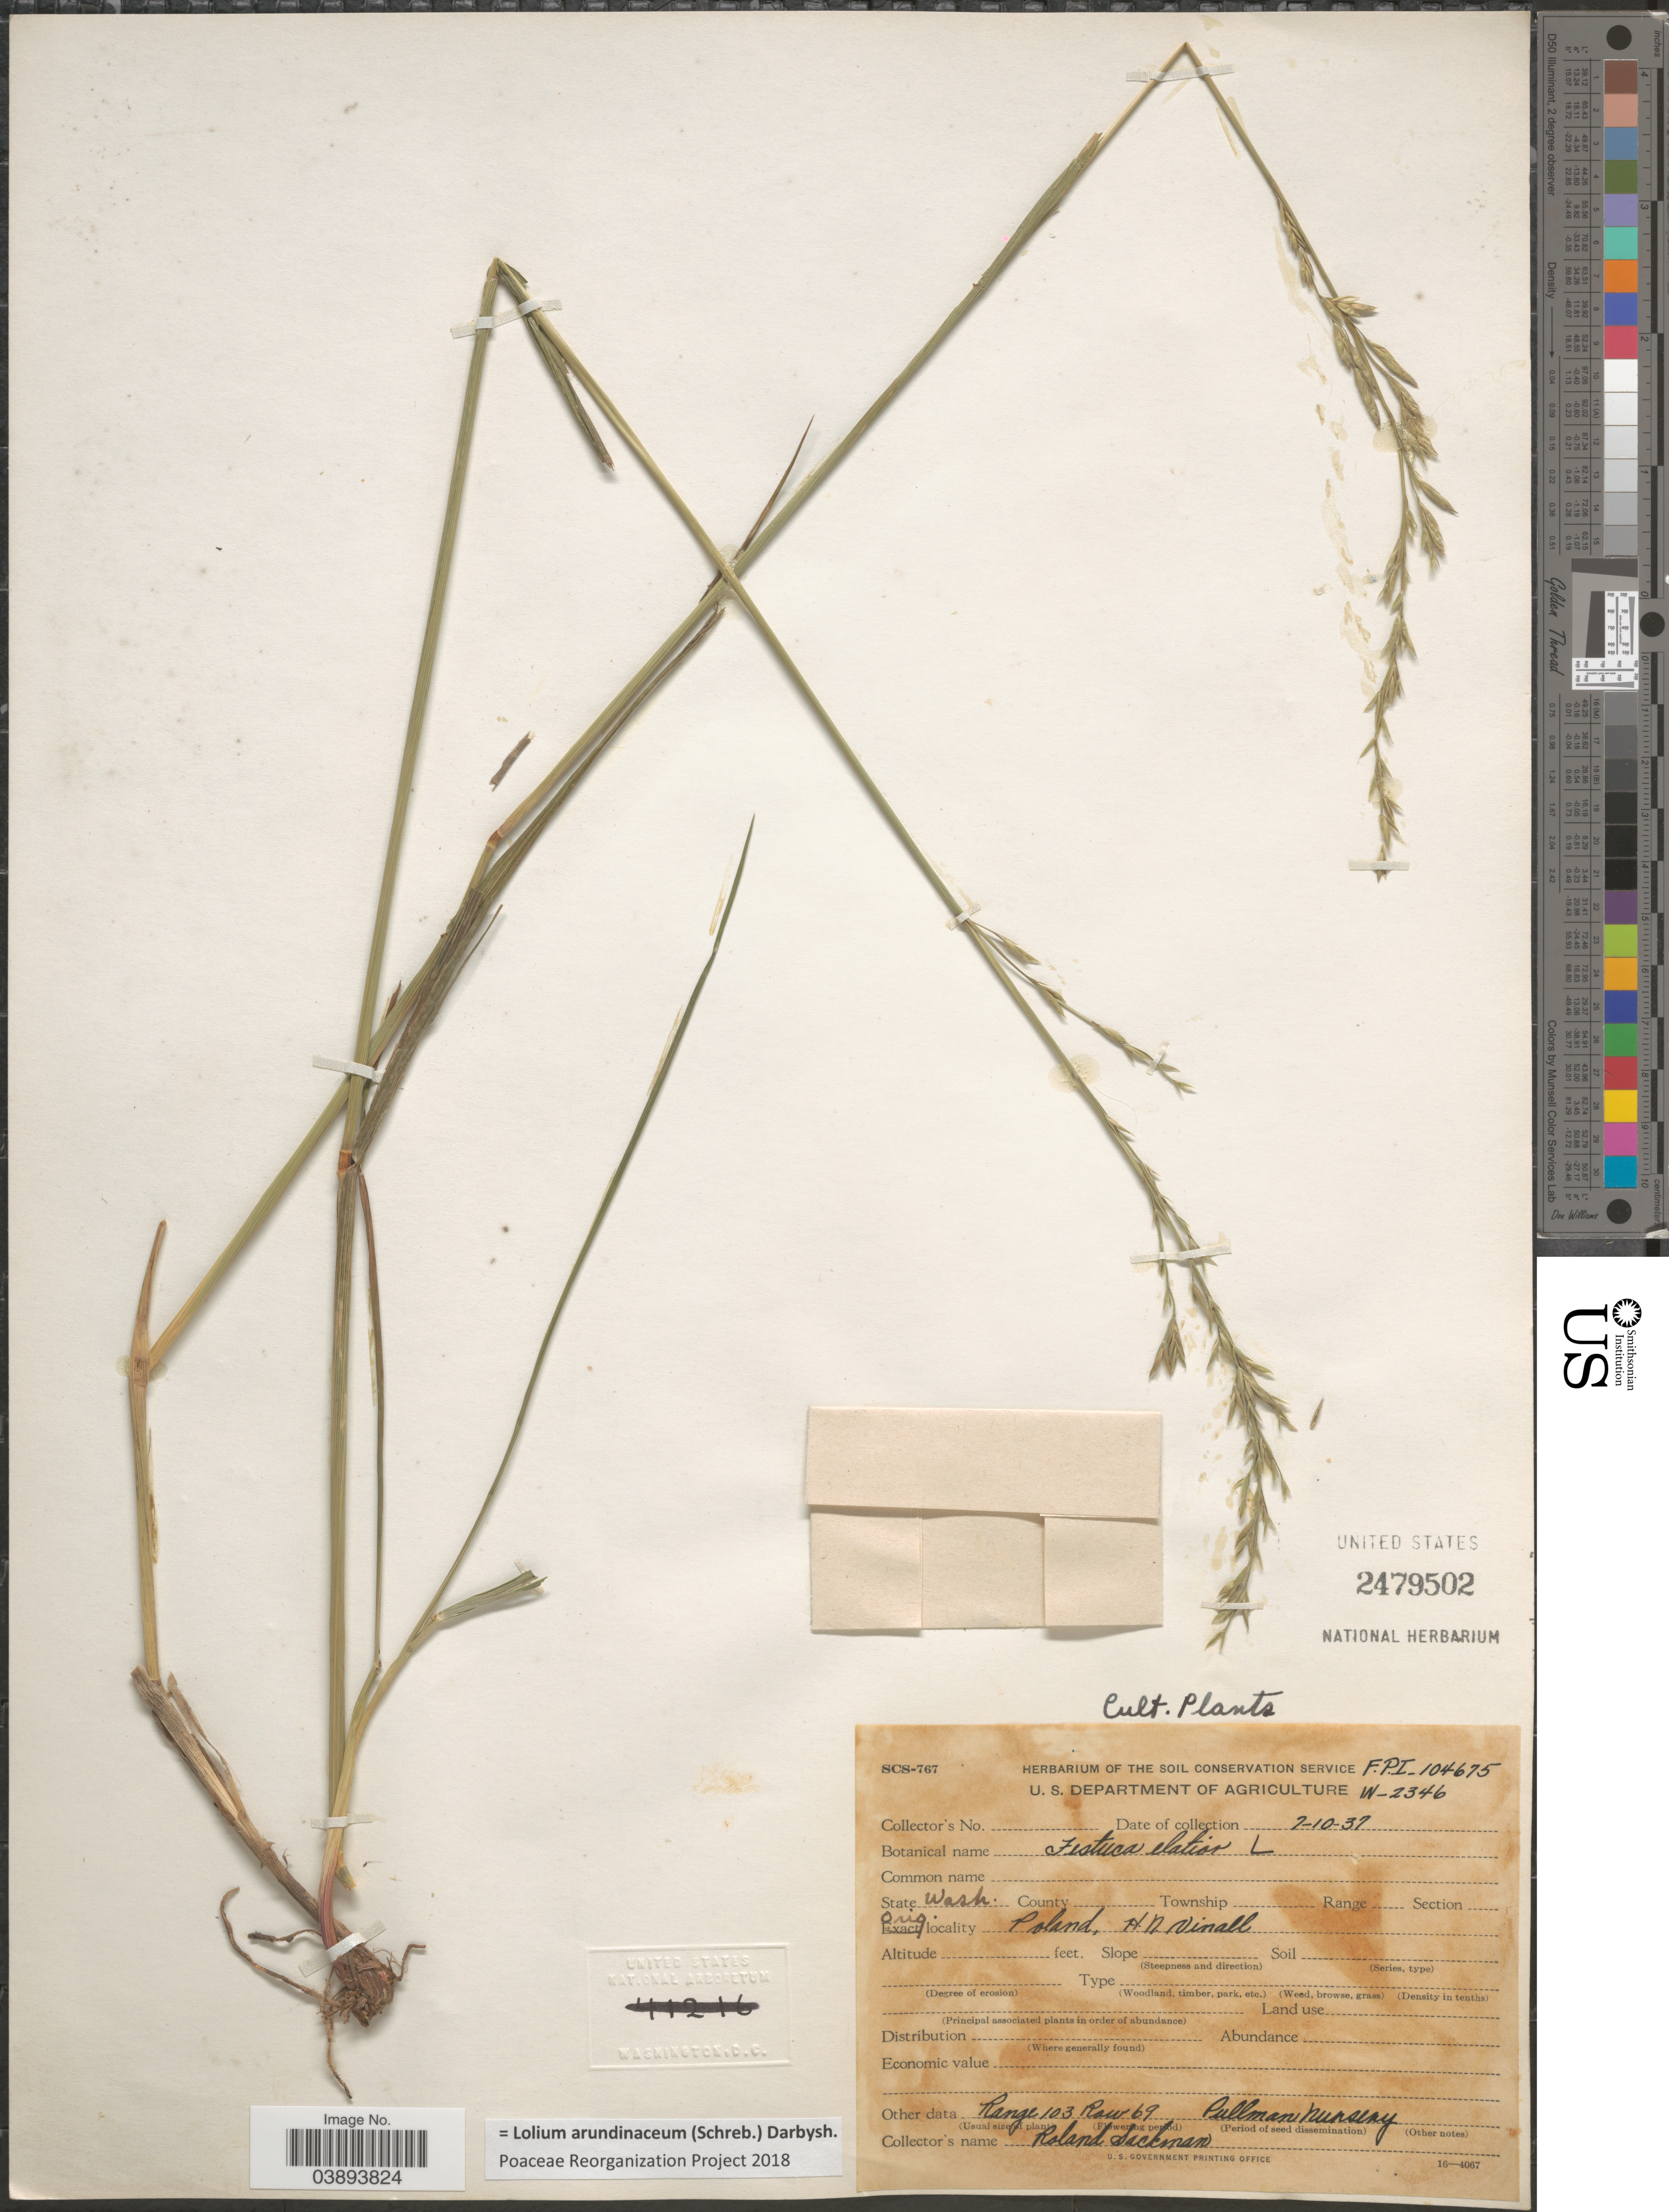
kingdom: Plantae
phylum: Tracheophyta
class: Liliopsida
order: Poales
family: Poaceae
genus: Lolium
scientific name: Lolium arundinaceum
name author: (Schreb.) Darbysh.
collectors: R. Sackman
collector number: FPI-104675/W-2346 ?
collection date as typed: Transcribed d/m/y: 10/7/37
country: United States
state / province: Washington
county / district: Whitman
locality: Range 103 Row 69. Pullman Nursery.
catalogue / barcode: US 2479502